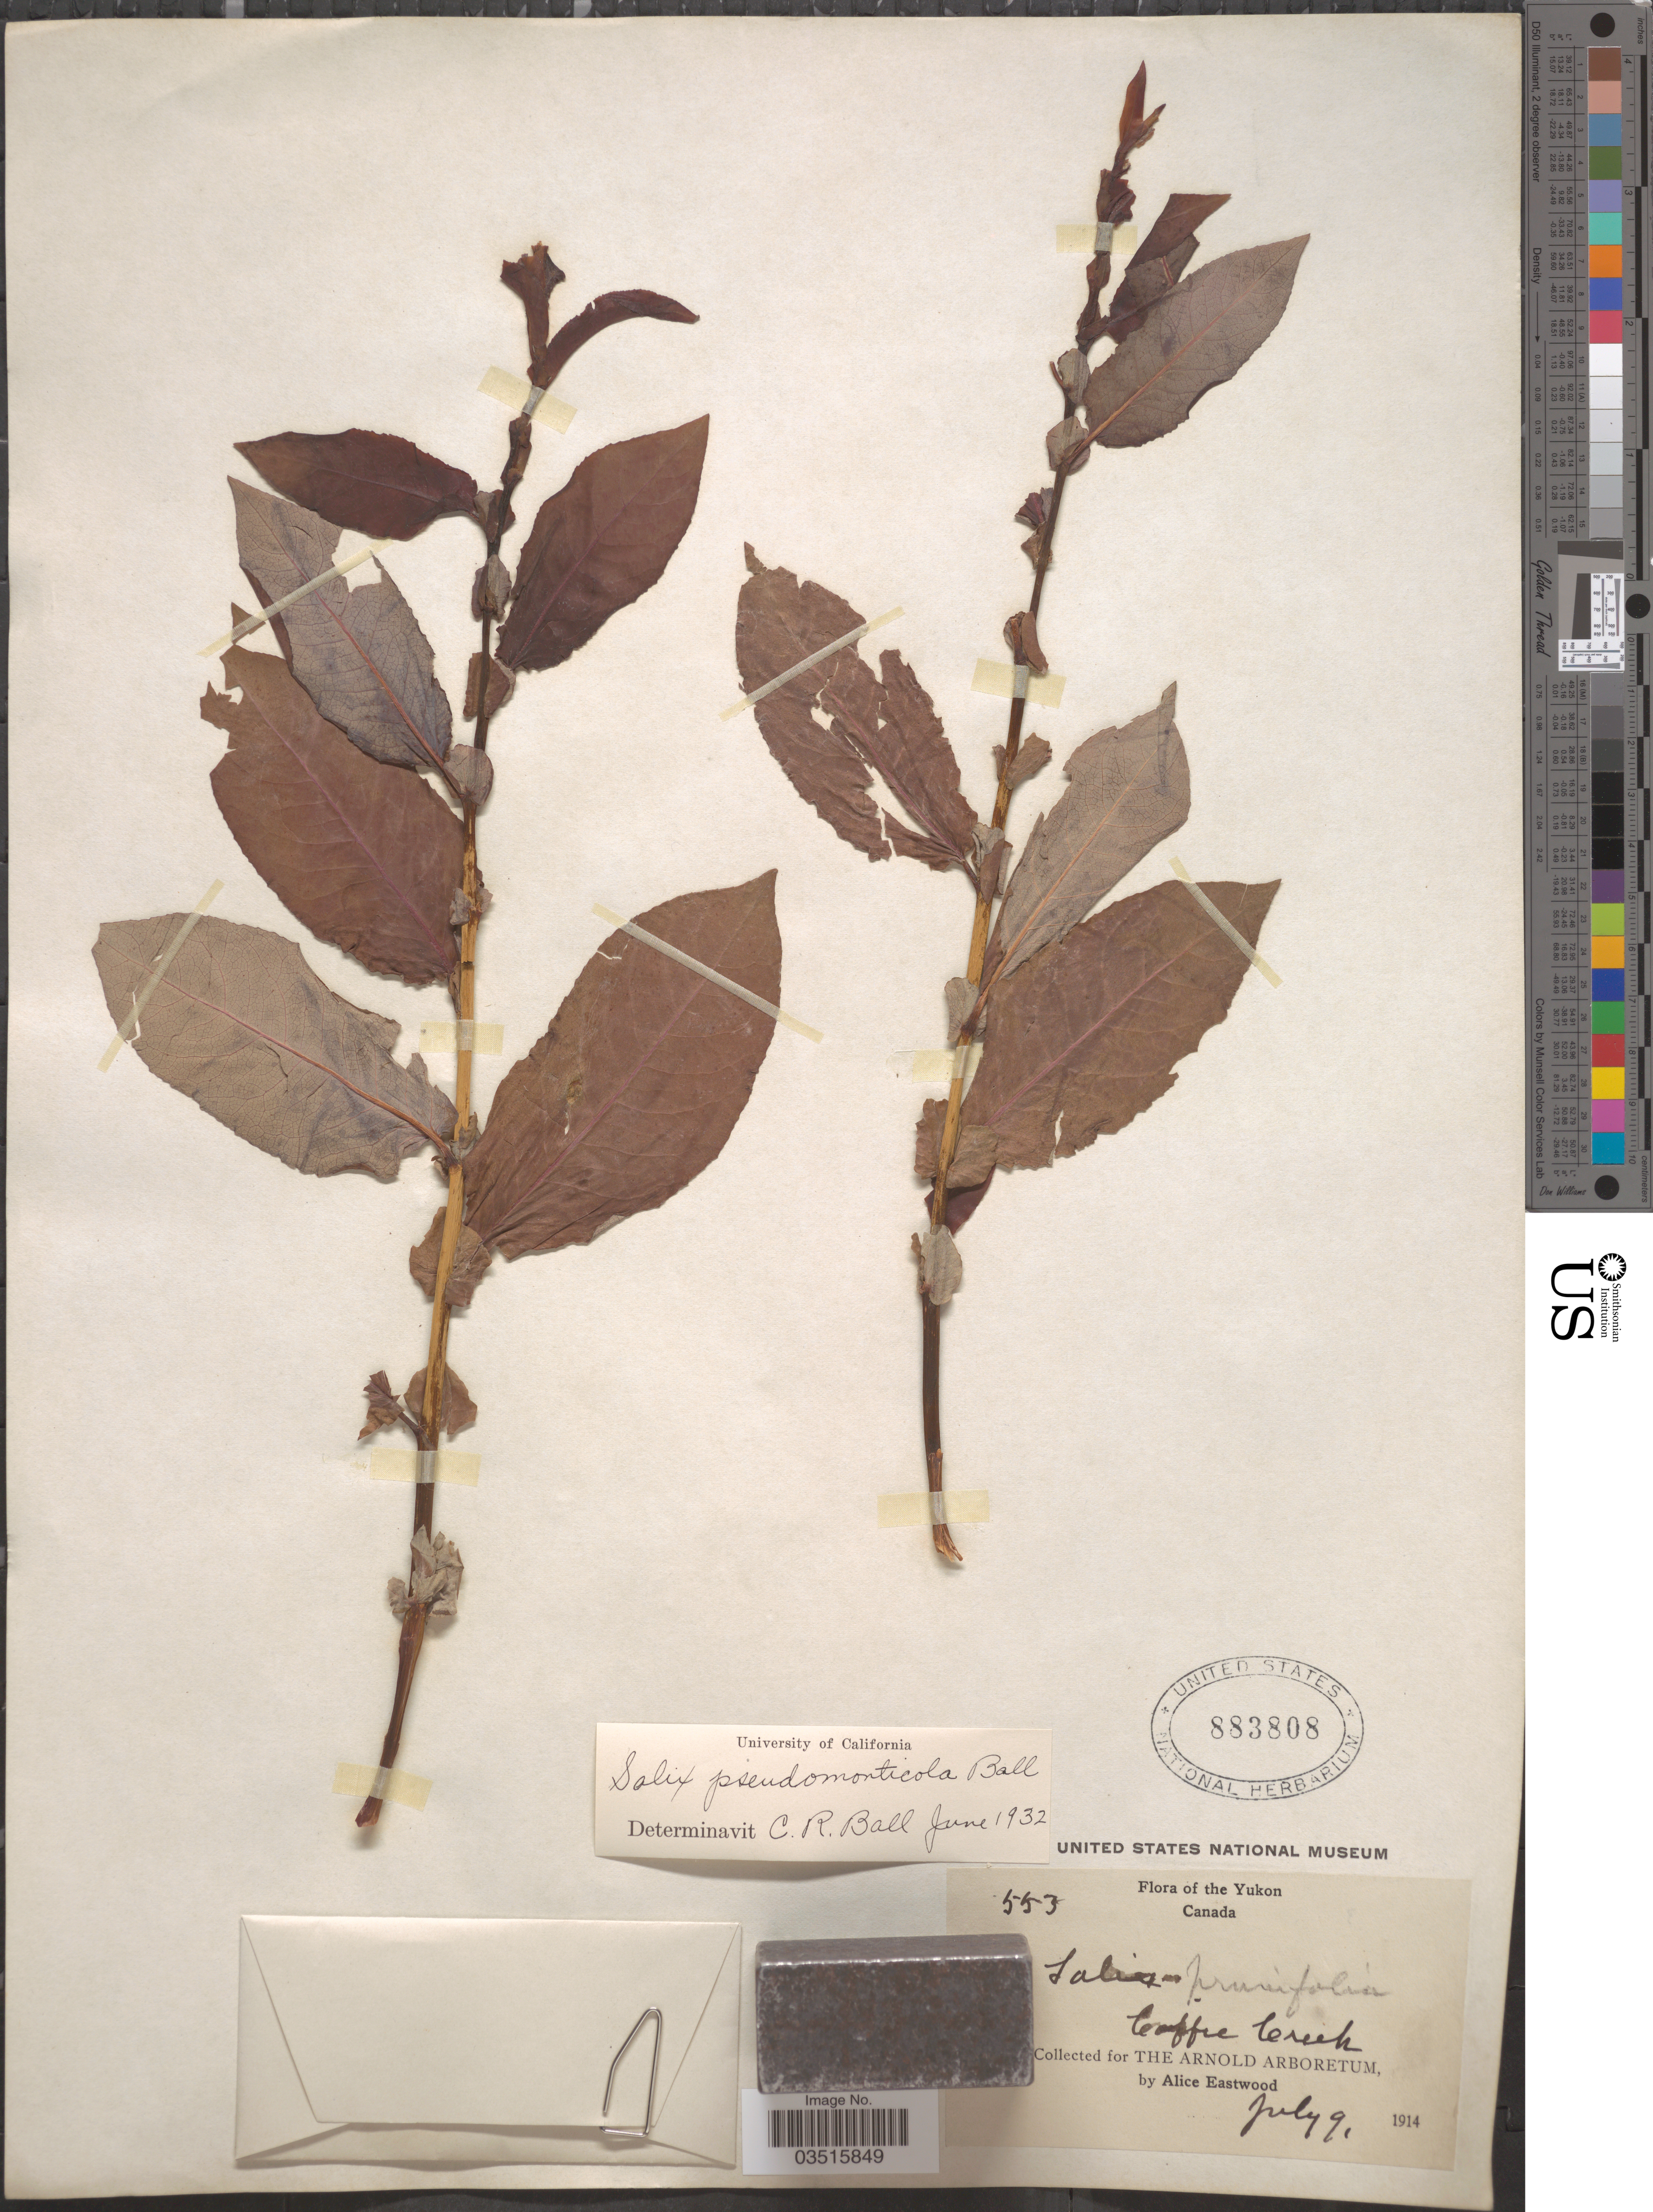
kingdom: Plantae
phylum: Tracheophyta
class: Magnoliopsida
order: Malpighiales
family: Salicaceae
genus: Salix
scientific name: Salix monticola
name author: Bebb.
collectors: A. Eastwood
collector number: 553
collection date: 1914-07-09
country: Canada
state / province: Yukon Territory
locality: The Yukon. Coffee Creek.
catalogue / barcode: US 883808